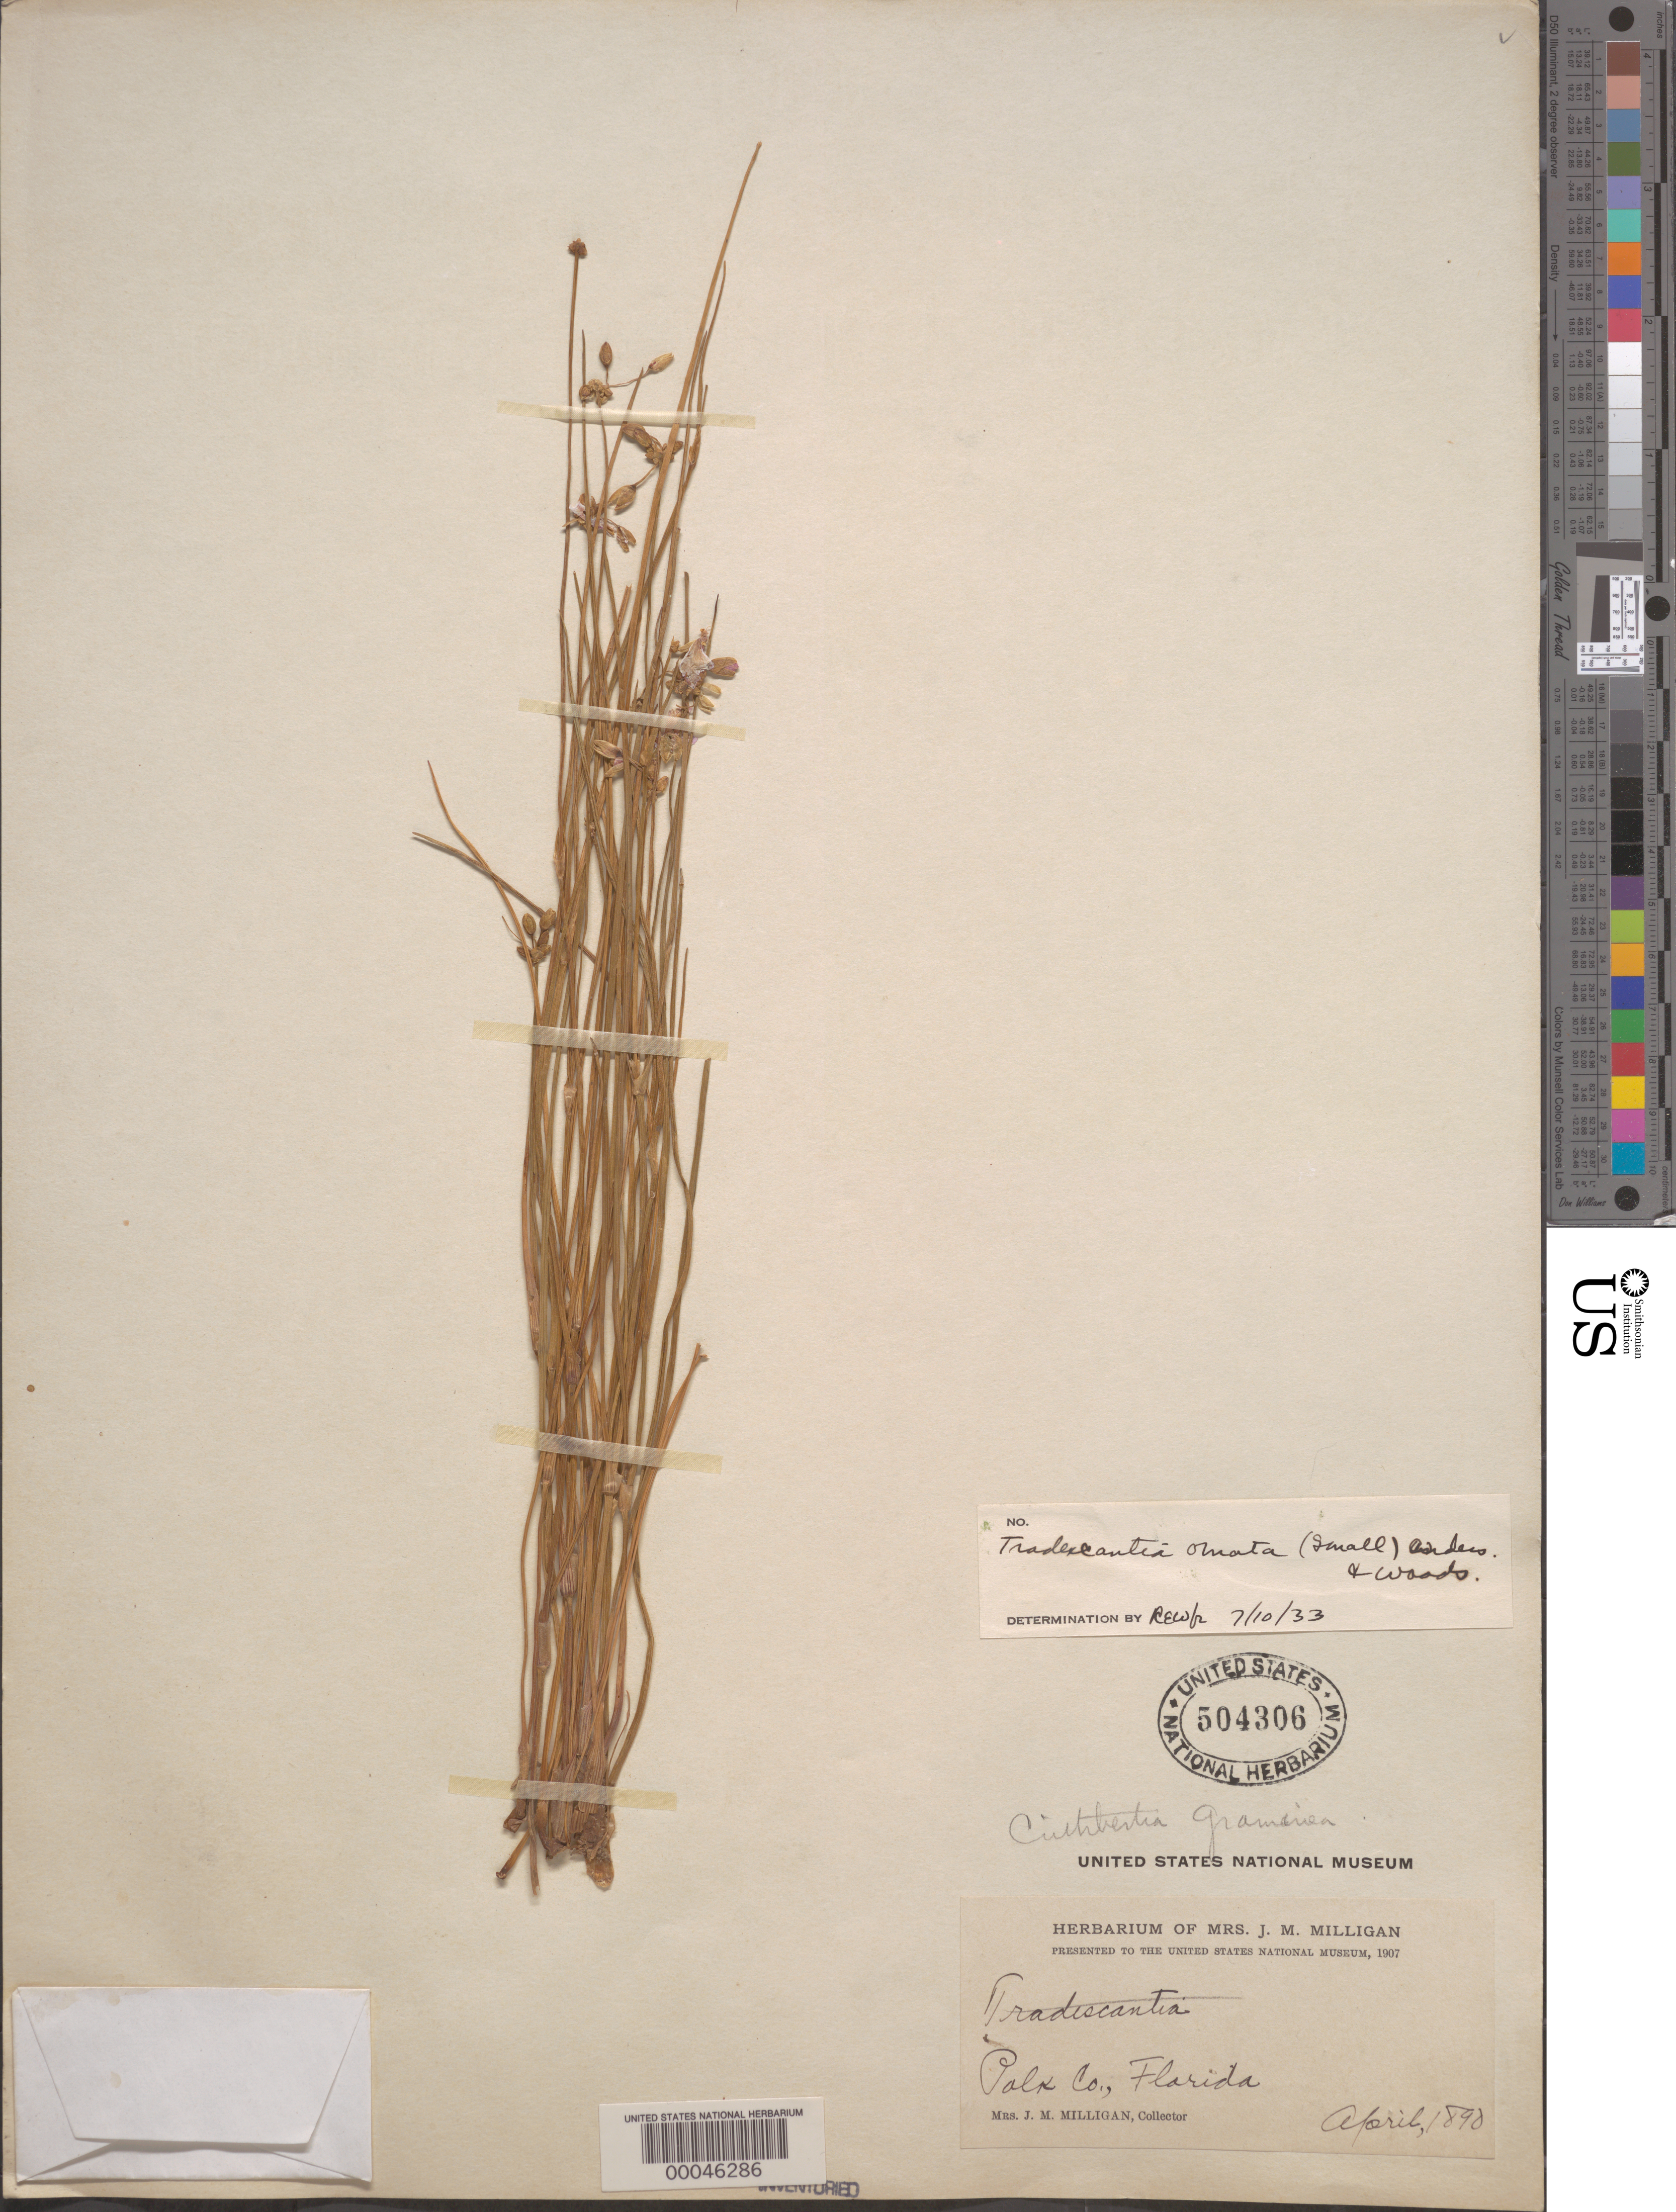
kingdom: Plantae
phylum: Tracheophyta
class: Liliopsida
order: Commelinales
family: Commelinaceae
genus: Cuthbertia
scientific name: Cuthbertia ornata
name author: Small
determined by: Strong, Mark T., (BOT), Smithsonian Institution - National Museum of Natural History (UNITED STATES)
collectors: J. M. Milligan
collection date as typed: Apr 1890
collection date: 1890-04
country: United States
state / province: Florida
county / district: Polk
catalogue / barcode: US 504306